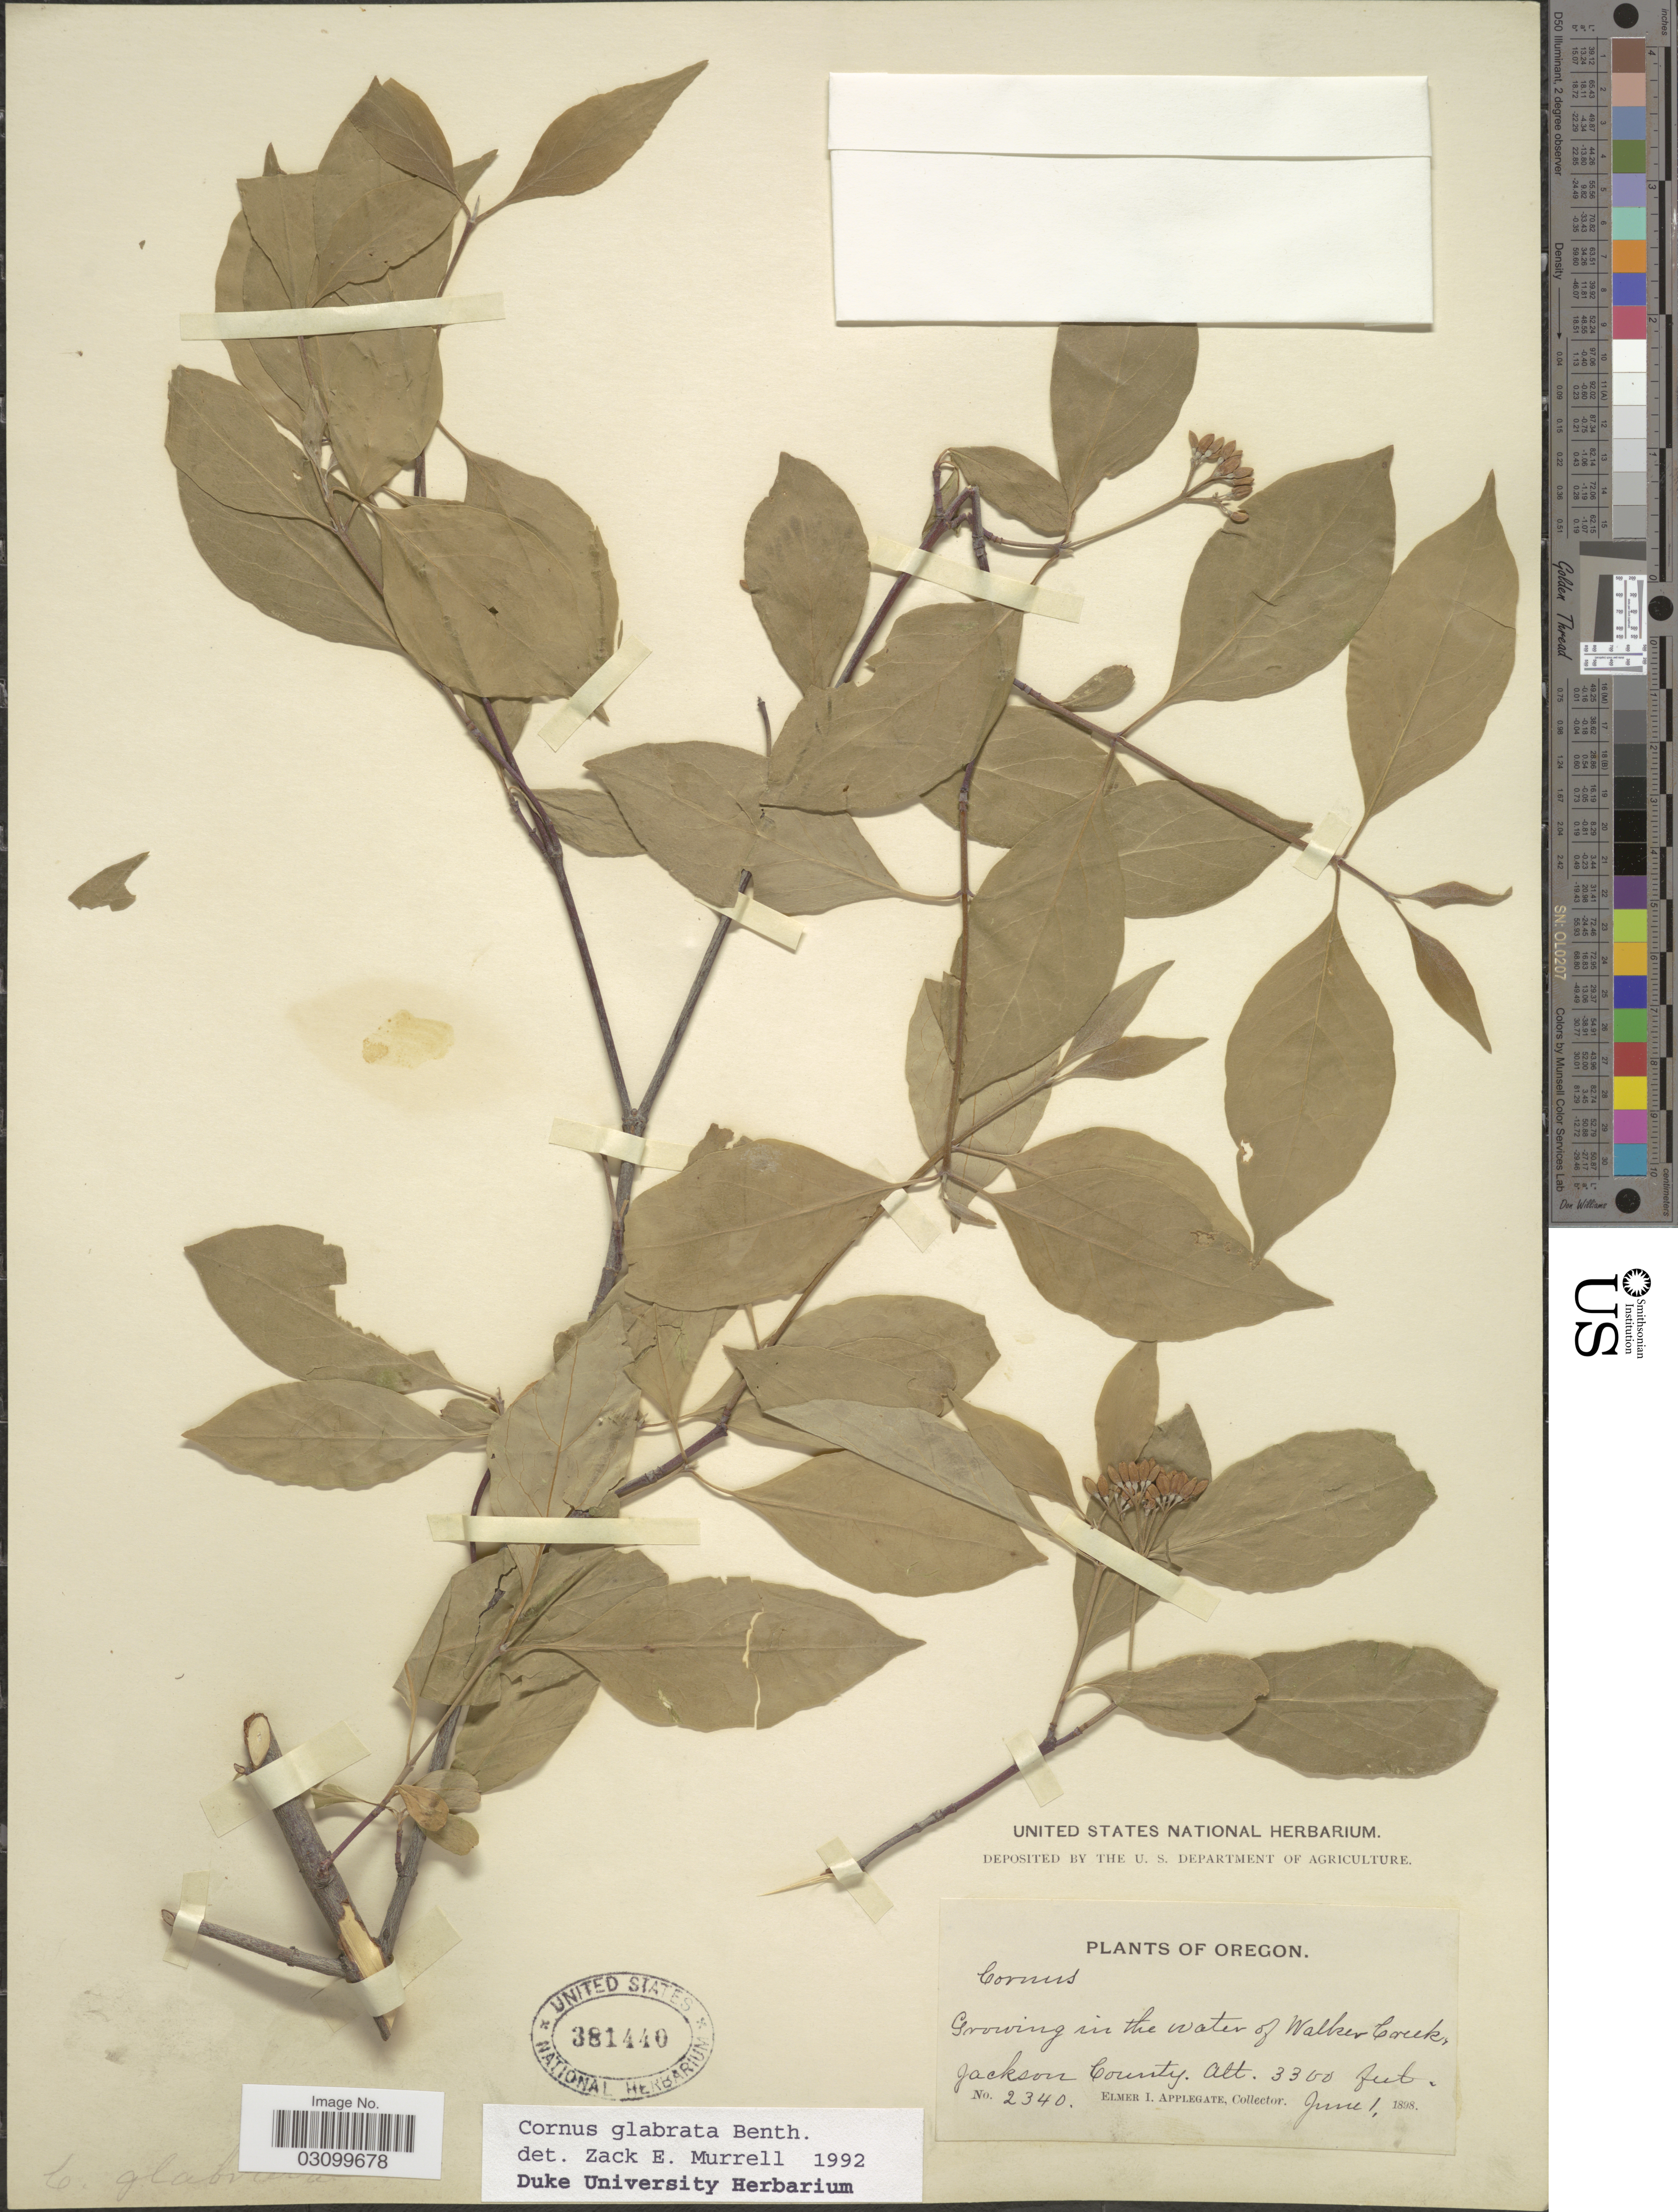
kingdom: Plantae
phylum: Tracheophyta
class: Magnoliopsida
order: Cornales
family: Cornaceae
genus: Cornus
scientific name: Cornus glabrata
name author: Benth.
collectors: E. I. Applegate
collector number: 2340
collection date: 1898-06-01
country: United States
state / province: Oregon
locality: In the water of Walker Creek, Jackson County.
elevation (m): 1006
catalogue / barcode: US 381440